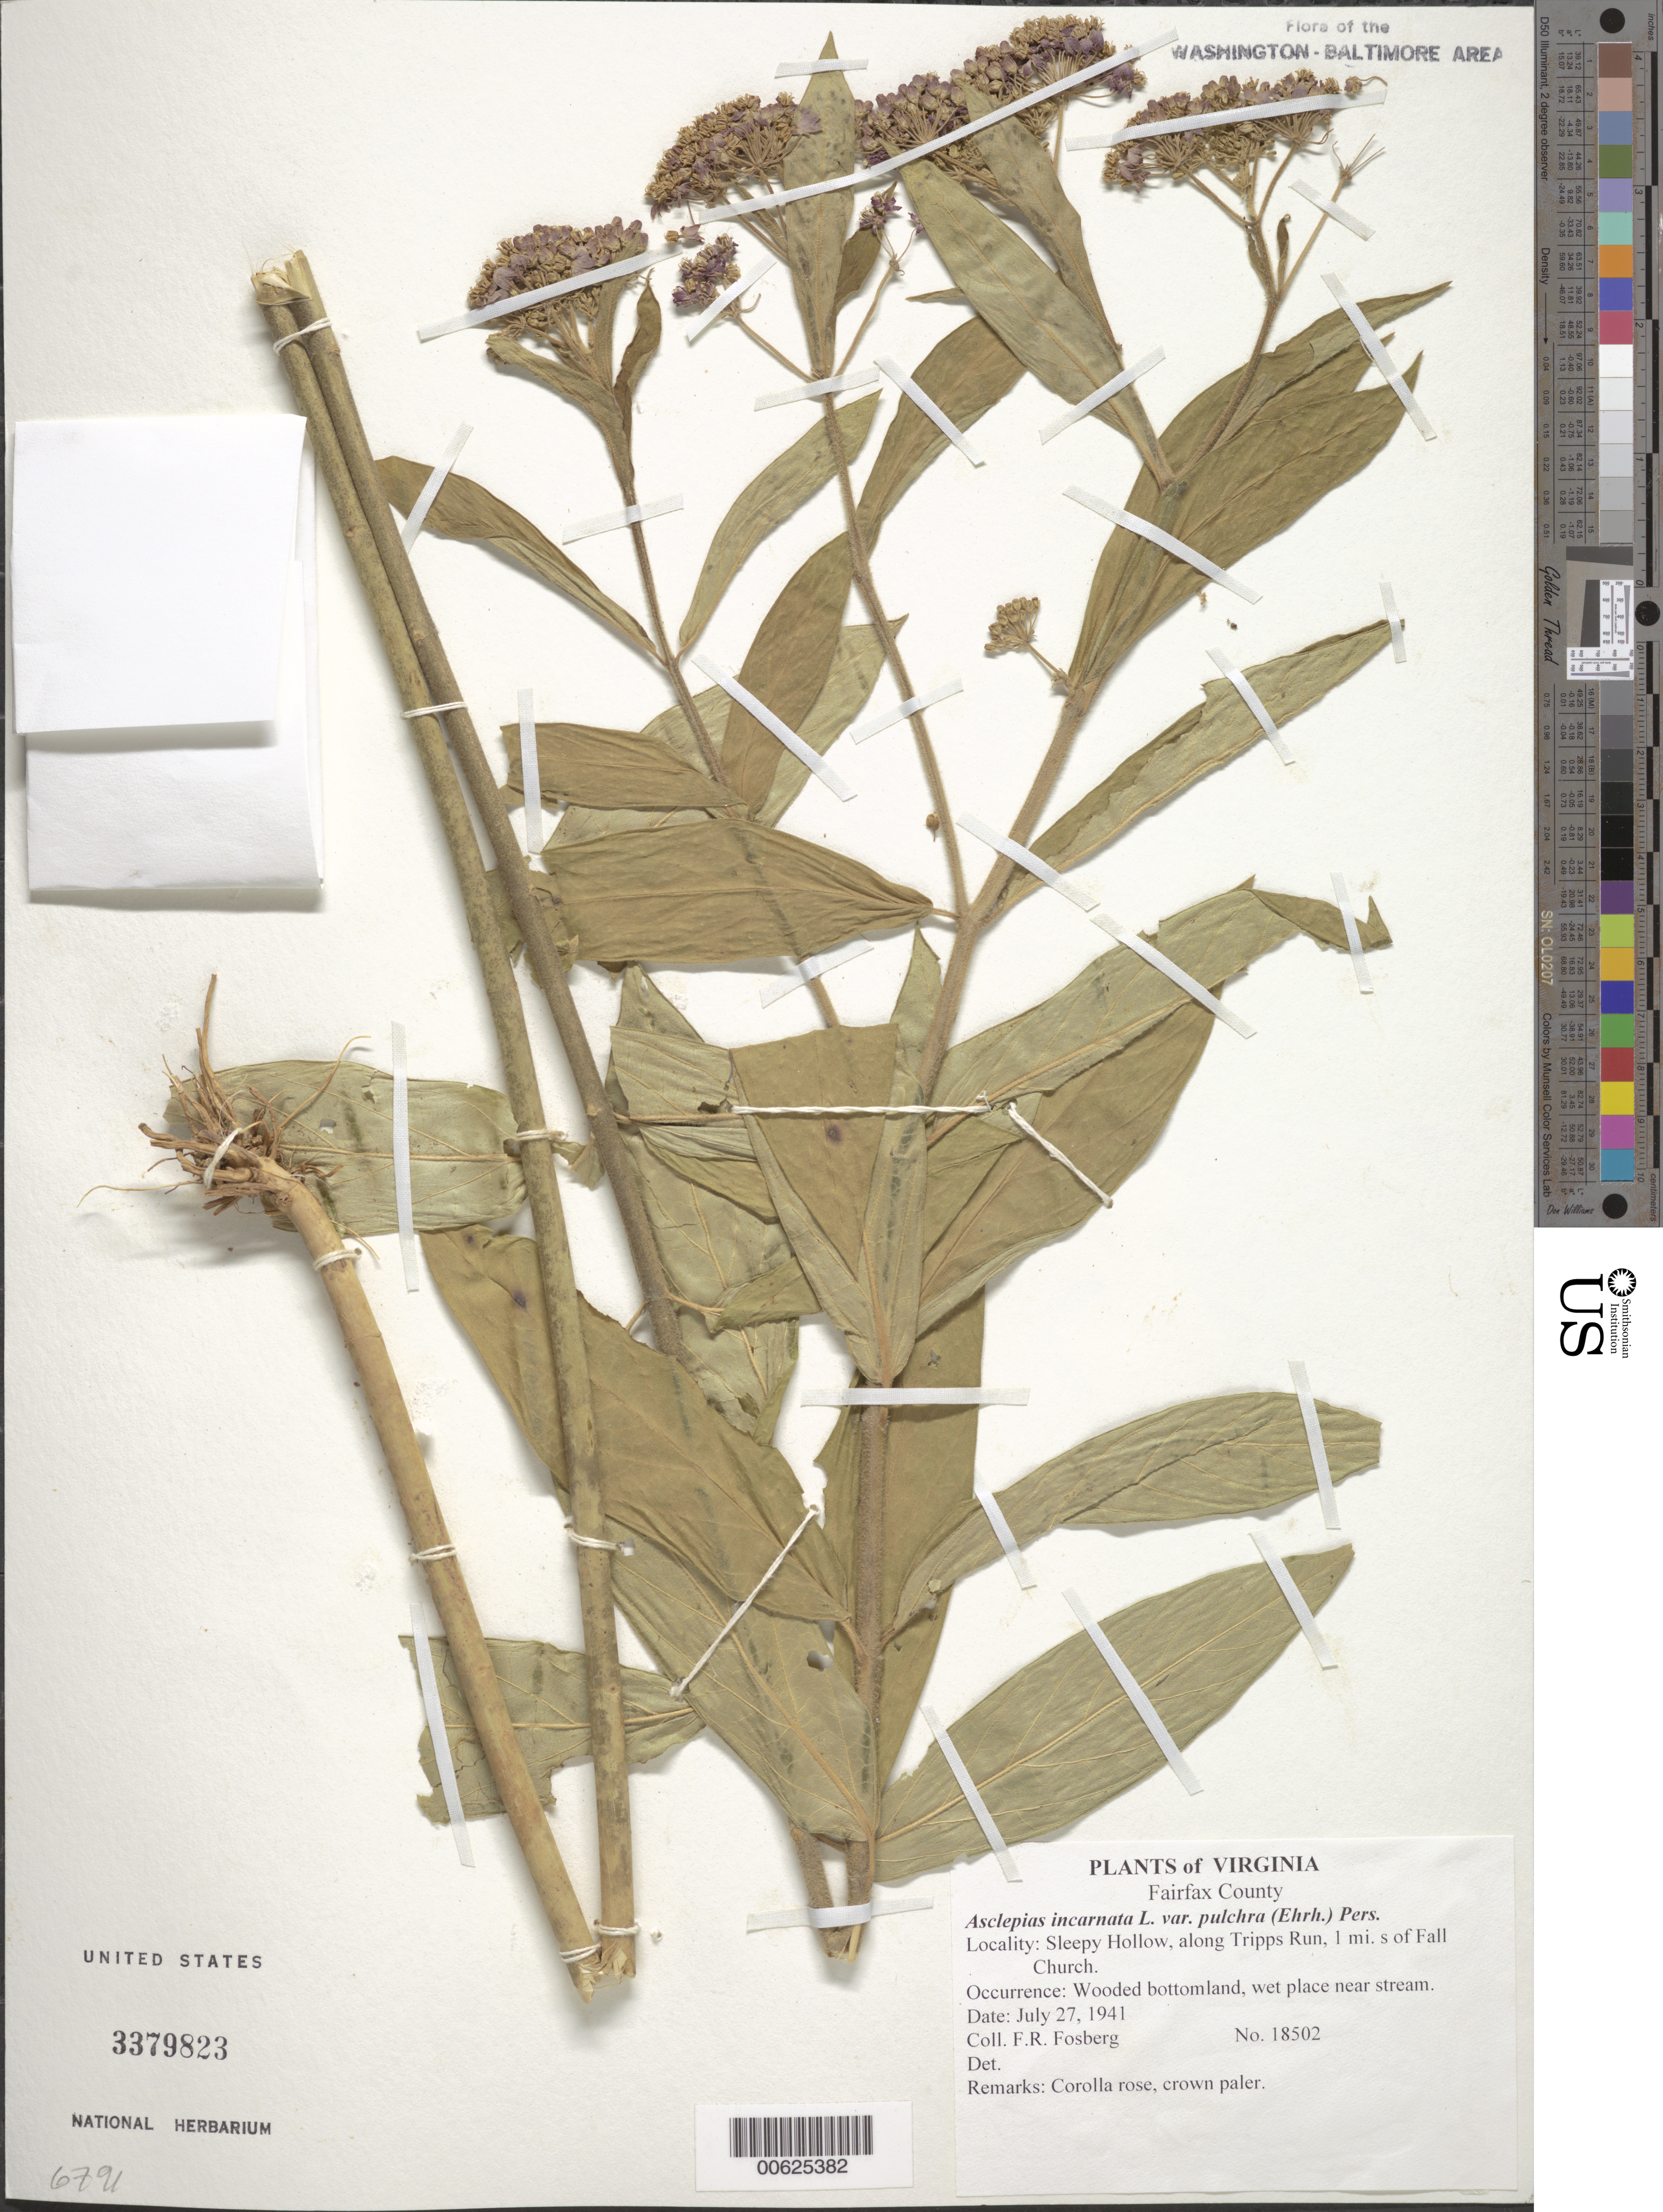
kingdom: Plantae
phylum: Tracheophyta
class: Magnoliopsida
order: Gentianales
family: Apocynaceae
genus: Asclepias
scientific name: Asclepias incarnata subsp. pulchra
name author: (Ehrh. ex Willd.) Woodson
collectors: F. R. Fosberg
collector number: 18502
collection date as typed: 27 Jul 1941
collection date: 1941-07-27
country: United States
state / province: Virginia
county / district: Fairfax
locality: Sleepy Hollow, along Tripps Run, 1 mi. s of Fall Church.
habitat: Wooded bottomland, wet place near stream.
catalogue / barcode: US 3379823